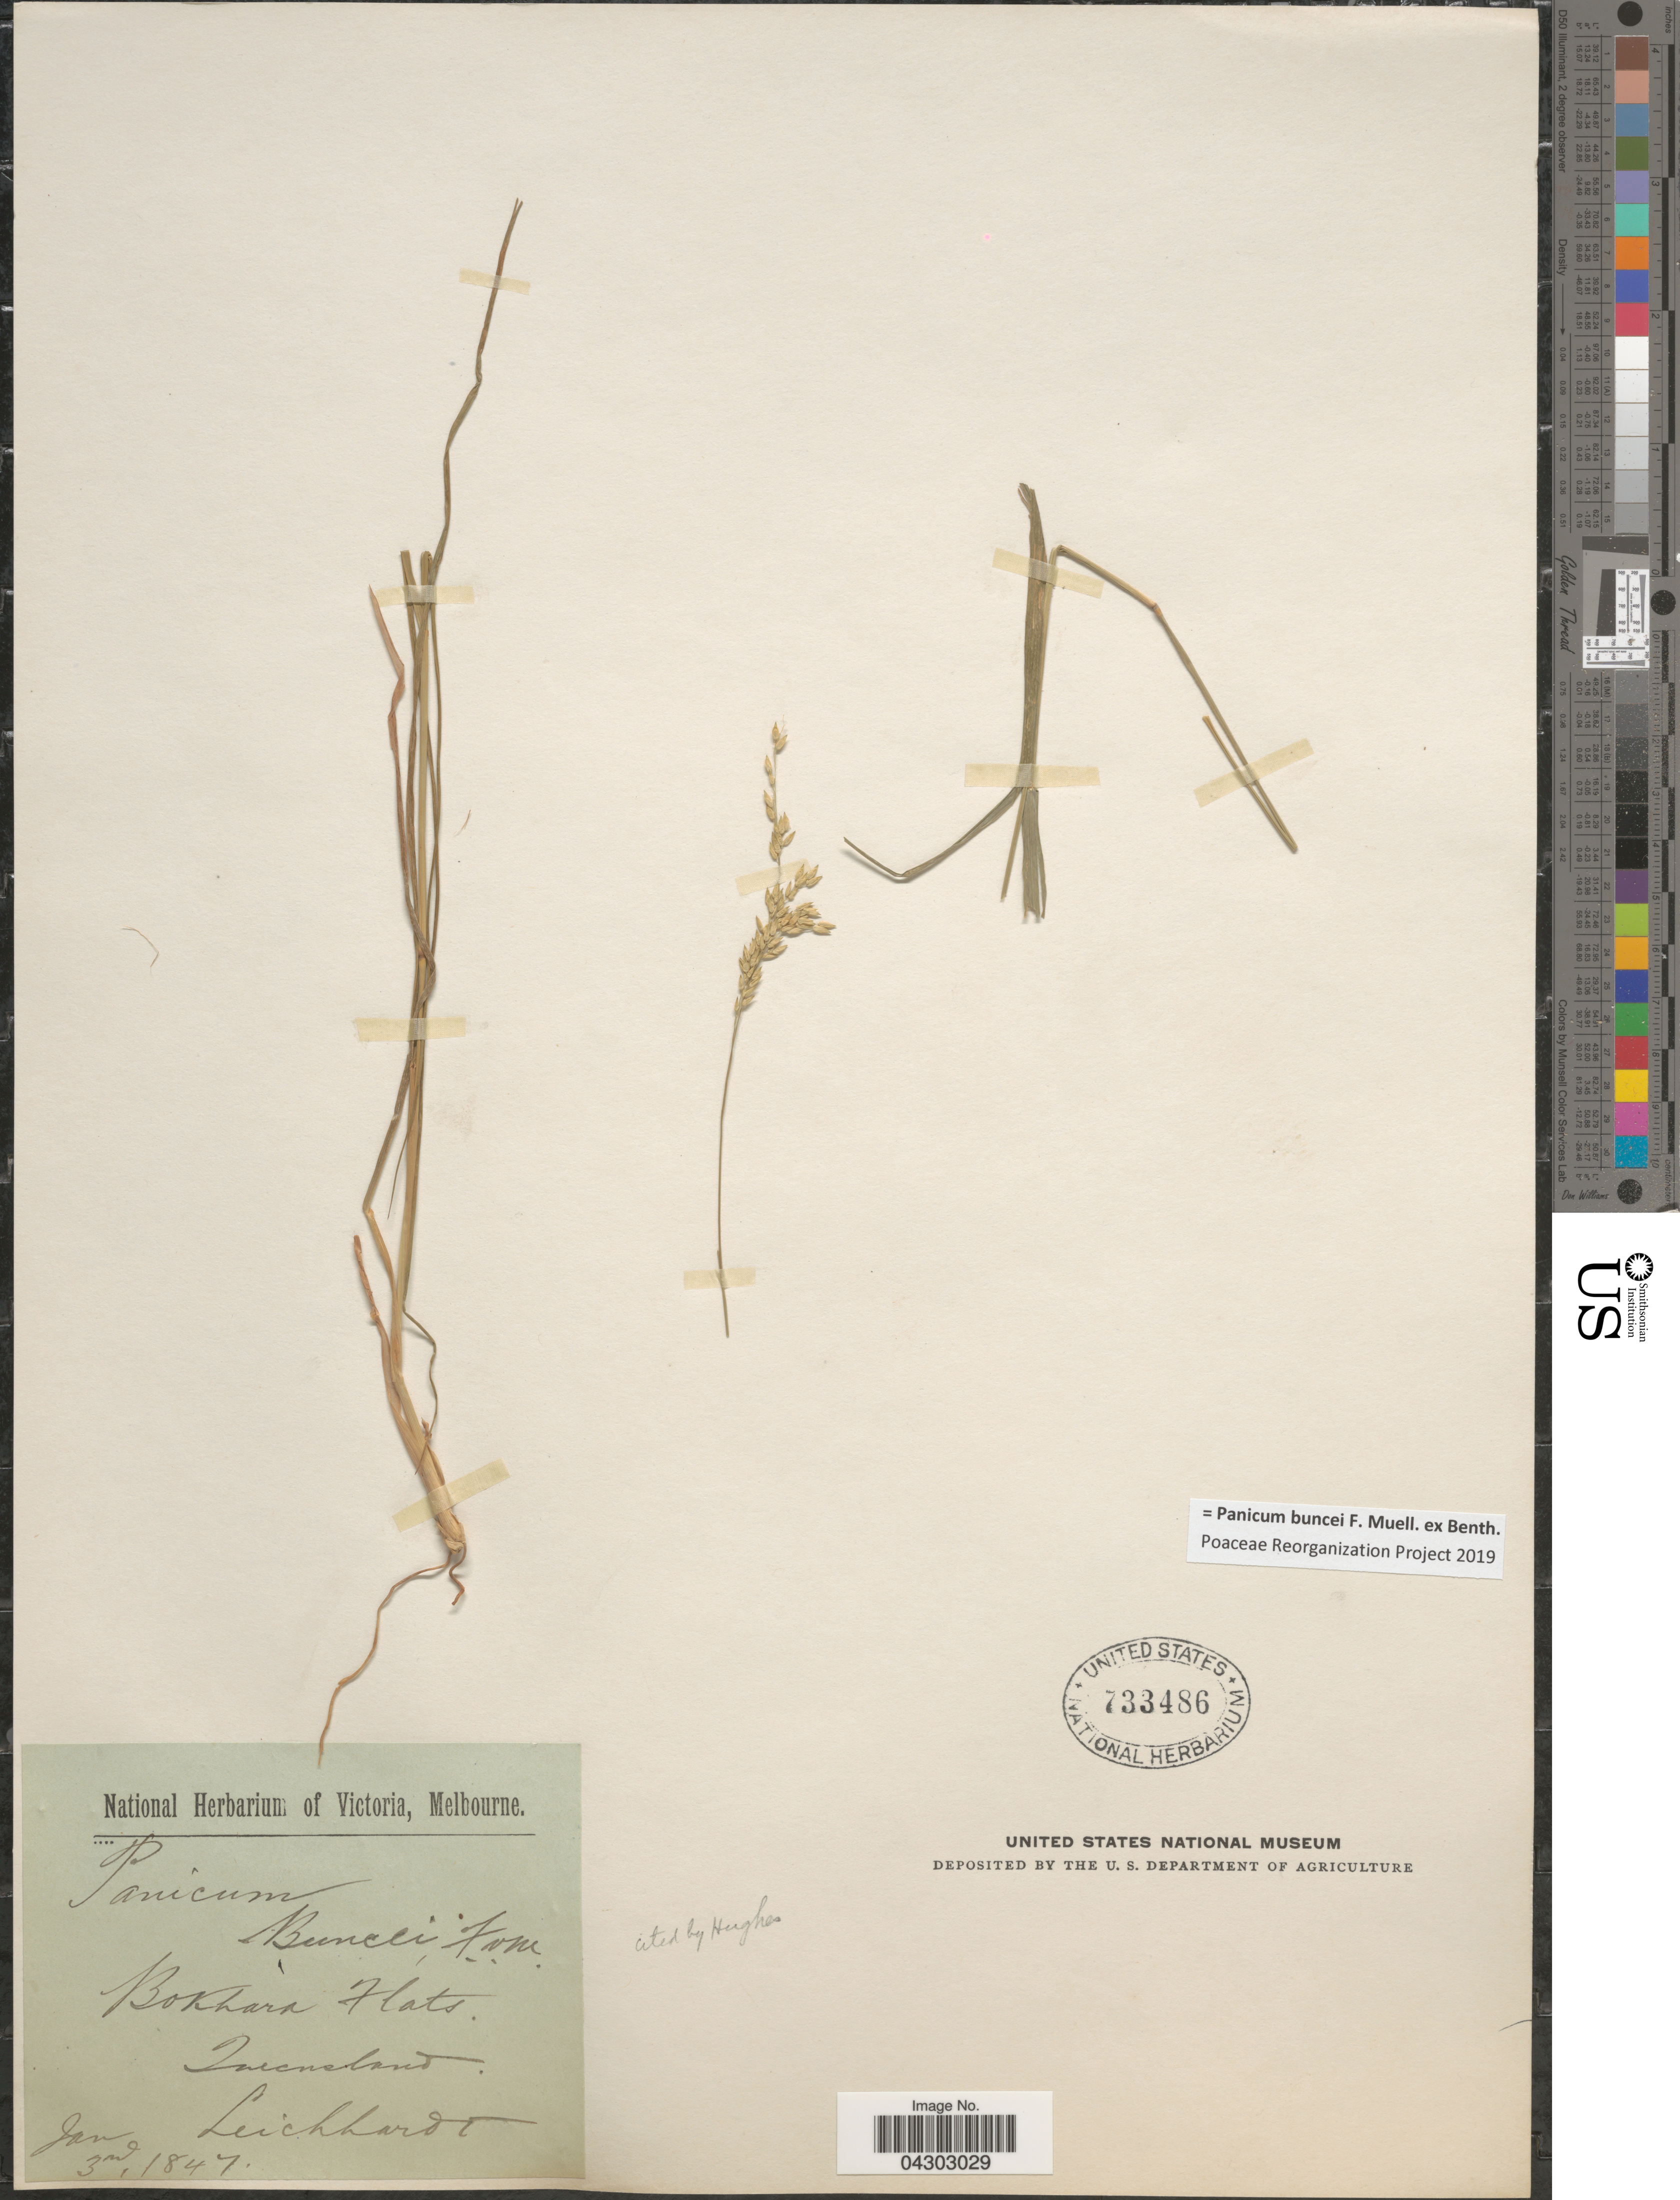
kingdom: Plantae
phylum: Tracheophyta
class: Liliopsida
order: Poales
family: Poaceae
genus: Panicum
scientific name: Panicum buncei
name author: F. Muell. ex Benth.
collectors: Leichhardt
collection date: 1847-01-03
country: Australia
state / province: Queensland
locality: Bokhara Flats.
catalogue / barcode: US 733486